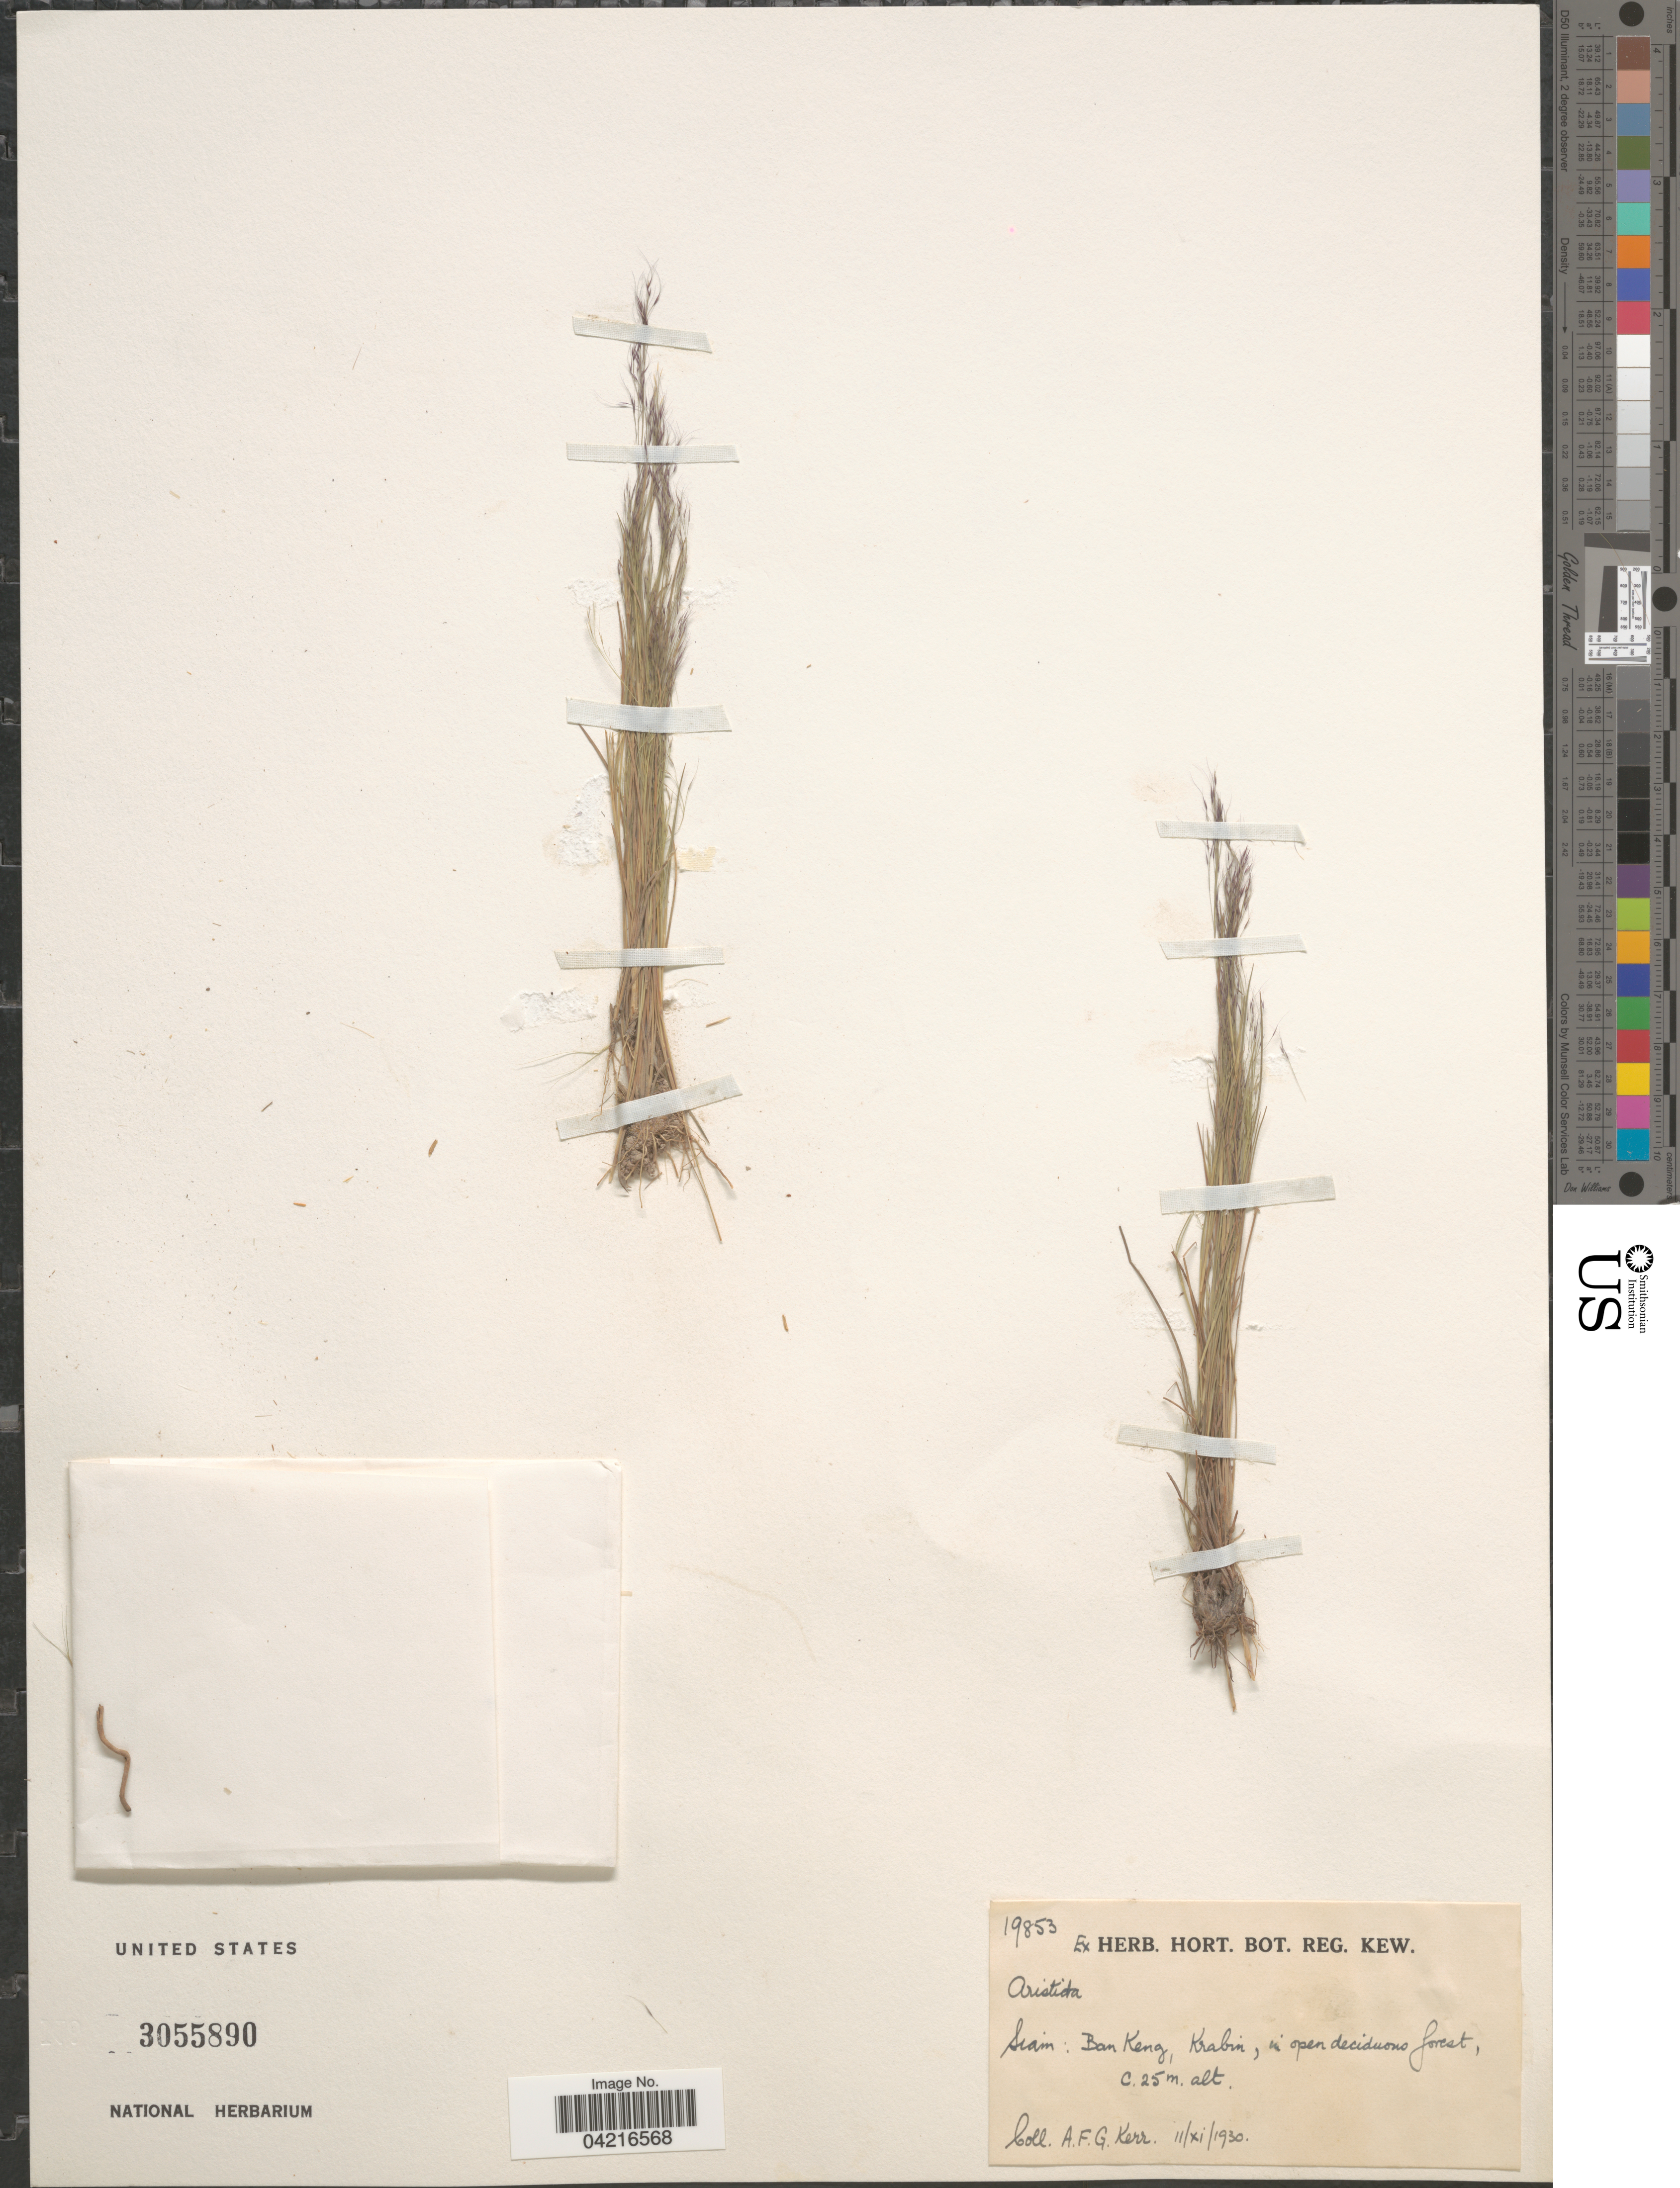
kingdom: Plantae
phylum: Tracheophyta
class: Liliopsida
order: Poales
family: Poaceae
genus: Aristida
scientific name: Aristida sp.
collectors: A. F. G. Kerr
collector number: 19853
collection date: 1930-11-11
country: Thailand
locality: Siam: Ban Keng, Krabin, in open deciduons forest.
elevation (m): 25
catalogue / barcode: US 3055890